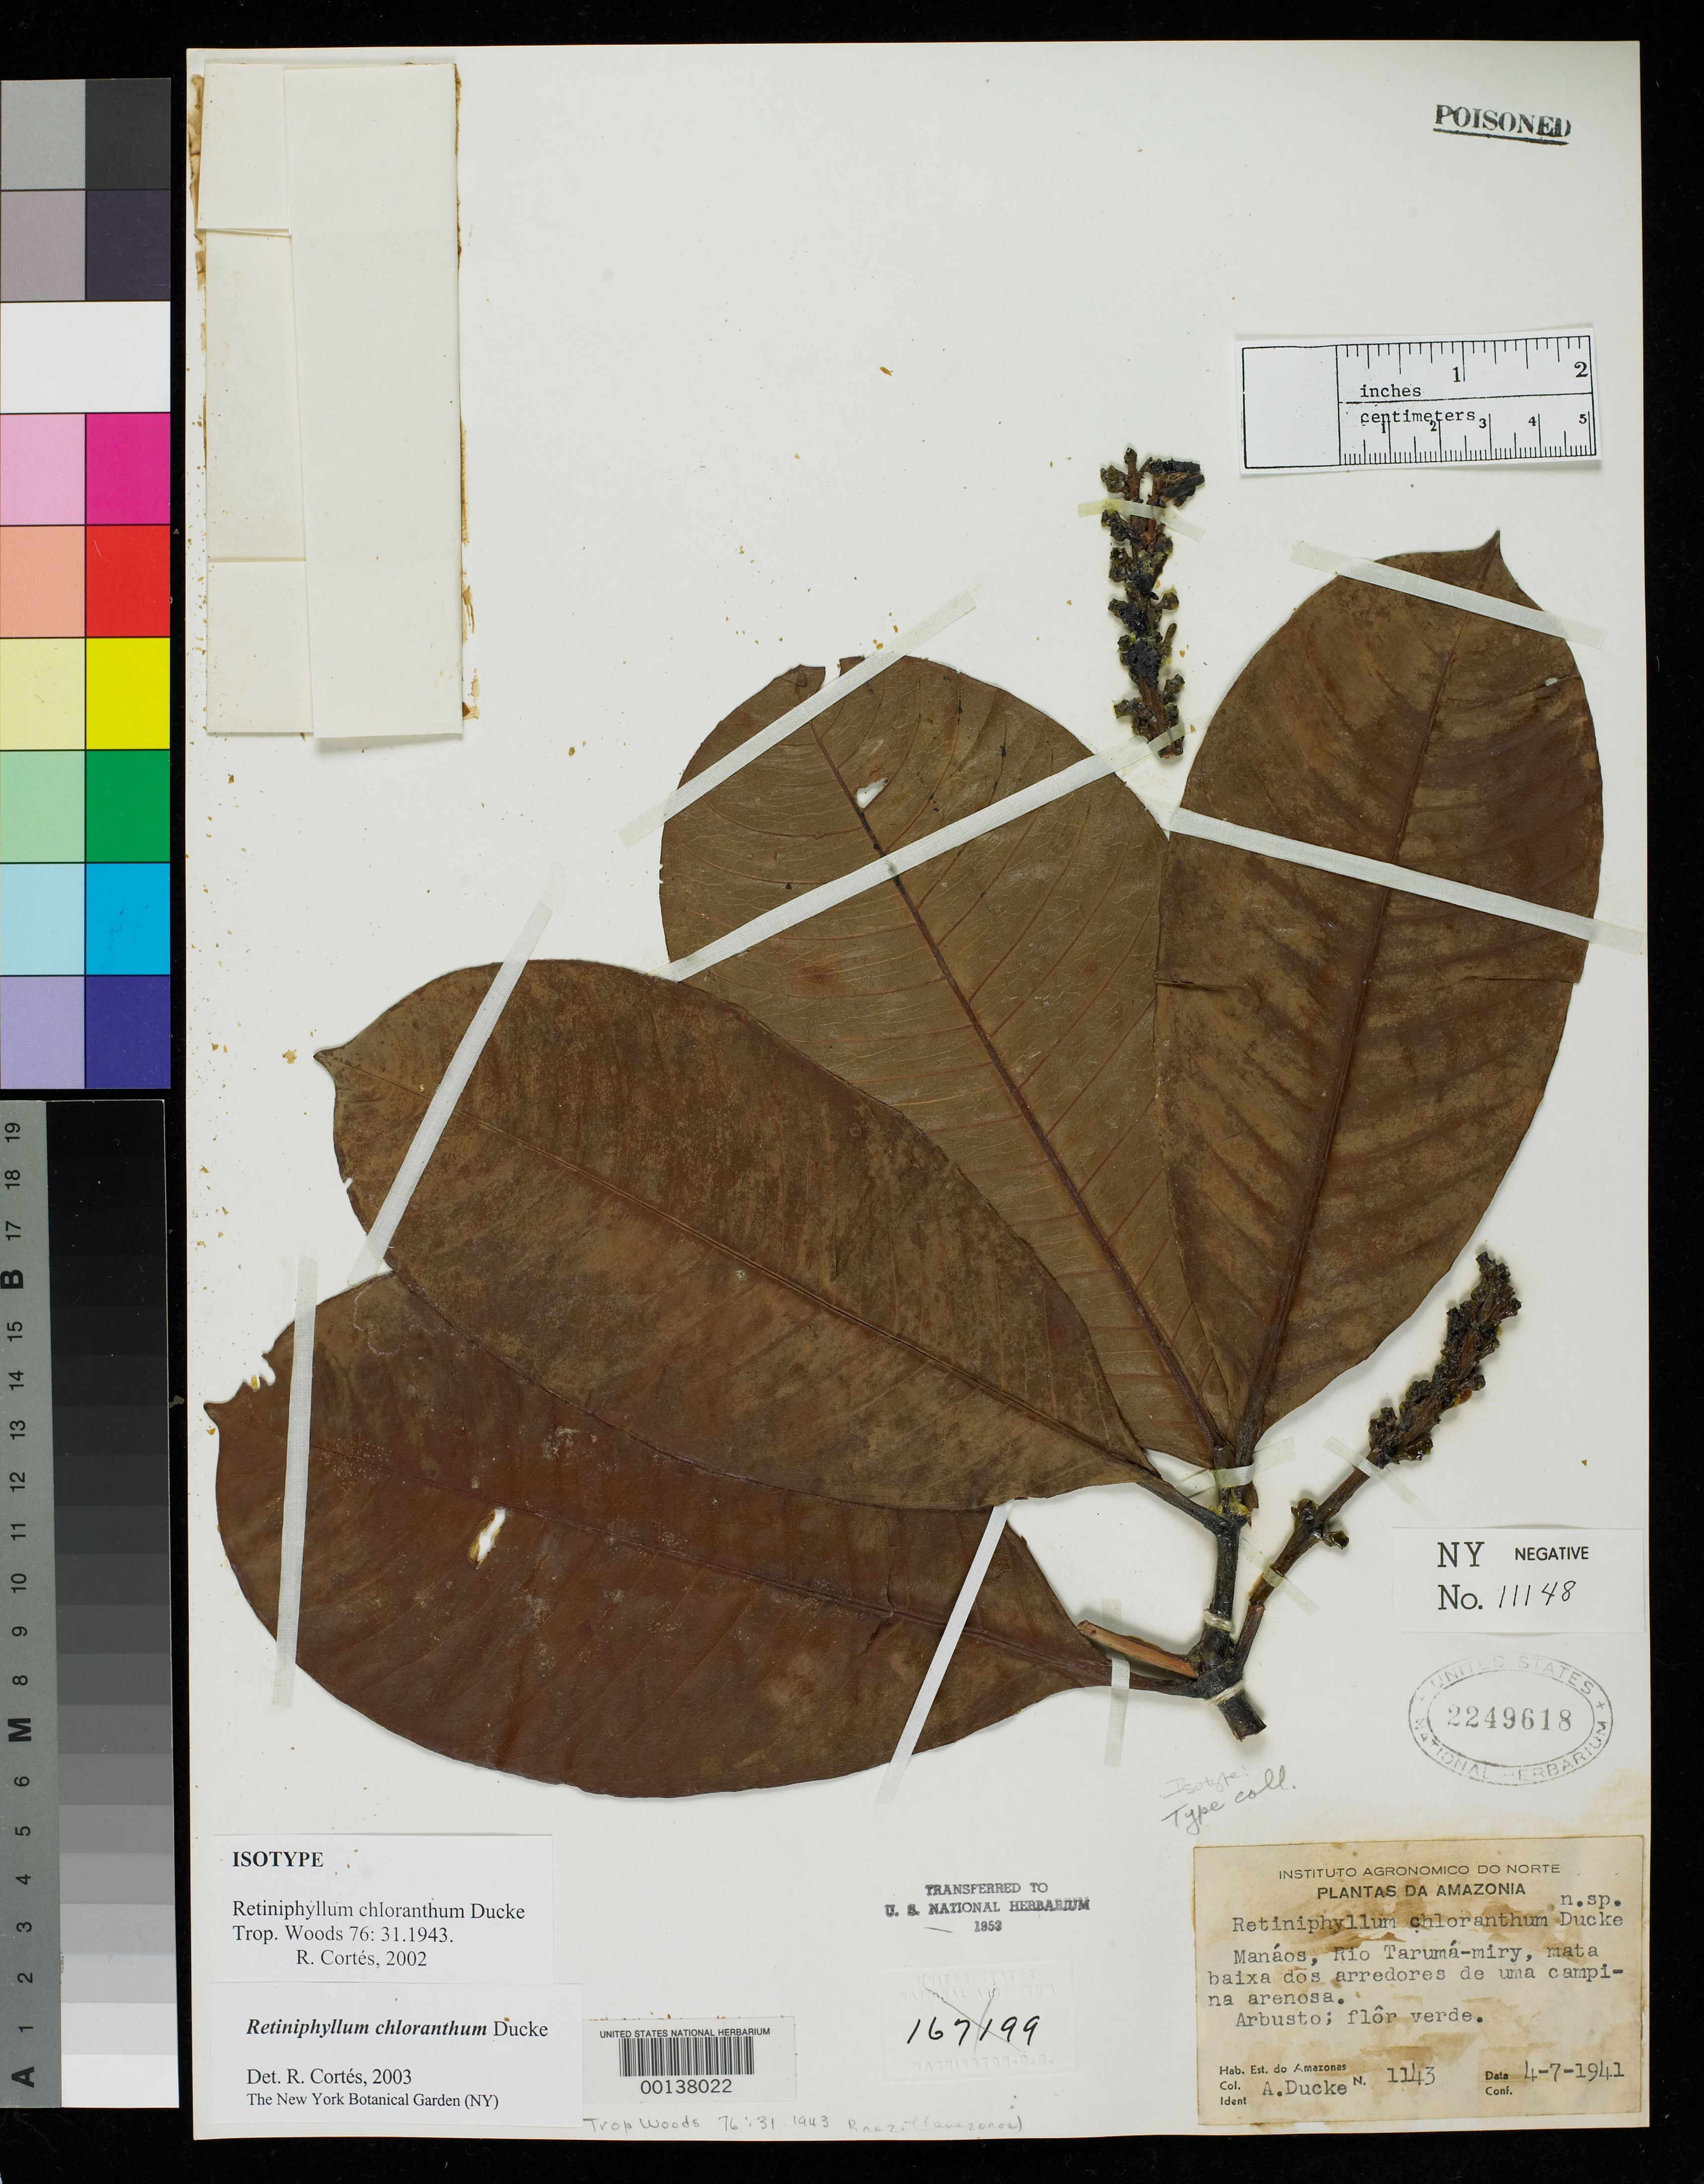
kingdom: Plantae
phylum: Tracheophyta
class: Magnoliopsida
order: Gentianales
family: Rubiaceae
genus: Retiniphyllum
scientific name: Retiniphyllum chloranthum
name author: Ducke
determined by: Cortés, R., (NY)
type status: Isotype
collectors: A. Ducke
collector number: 1143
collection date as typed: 04 Jul 1941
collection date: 1941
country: Brazil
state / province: Amazonas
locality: Manáos, Rio Tarumá-miry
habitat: Mata baixa dos arredores de uma campina arenosa.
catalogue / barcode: US 2249618